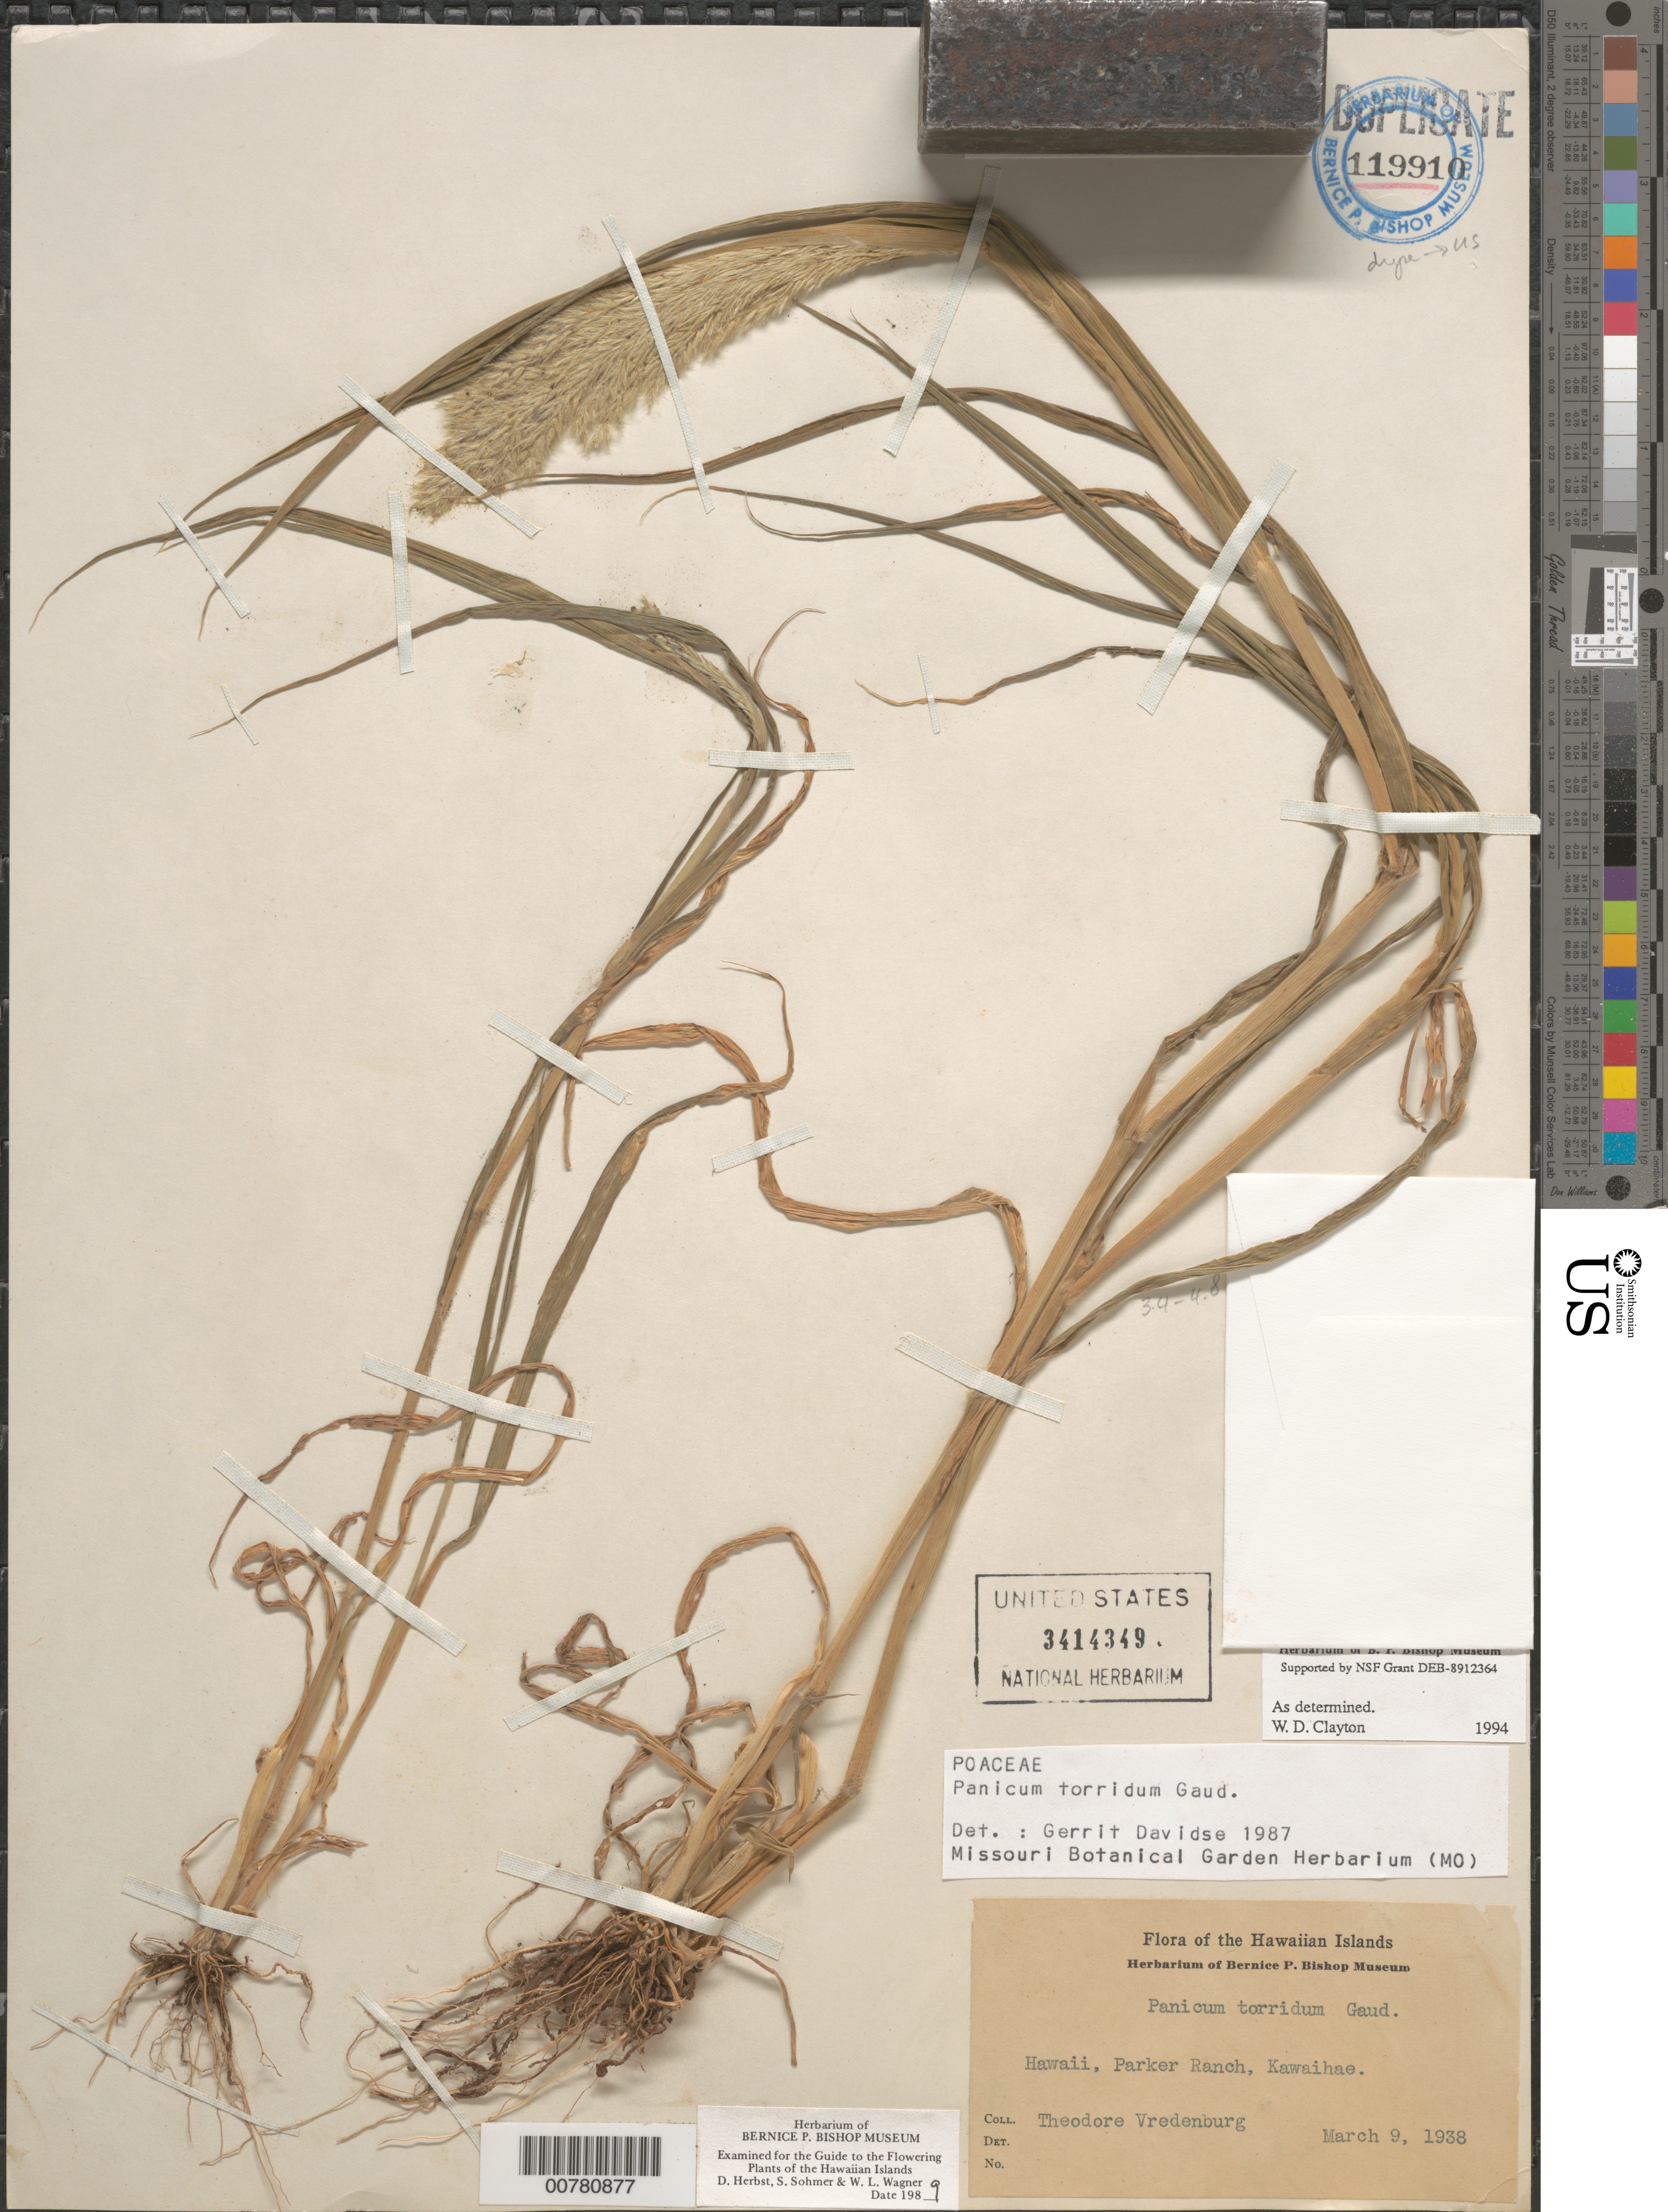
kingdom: Plantae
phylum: Tracheophyta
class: Liliopsida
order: Poales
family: Poaceae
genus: Panicum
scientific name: Panicum torridum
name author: Gaudich.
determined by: Clayton, W. D.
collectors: T. Vredenburg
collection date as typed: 9 Mar 1938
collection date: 1938-03-09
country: United States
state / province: Hawaii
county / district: Hawaii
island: Hawaii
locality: Parker Ranch, Kawaihae.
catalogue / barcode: US 3414349